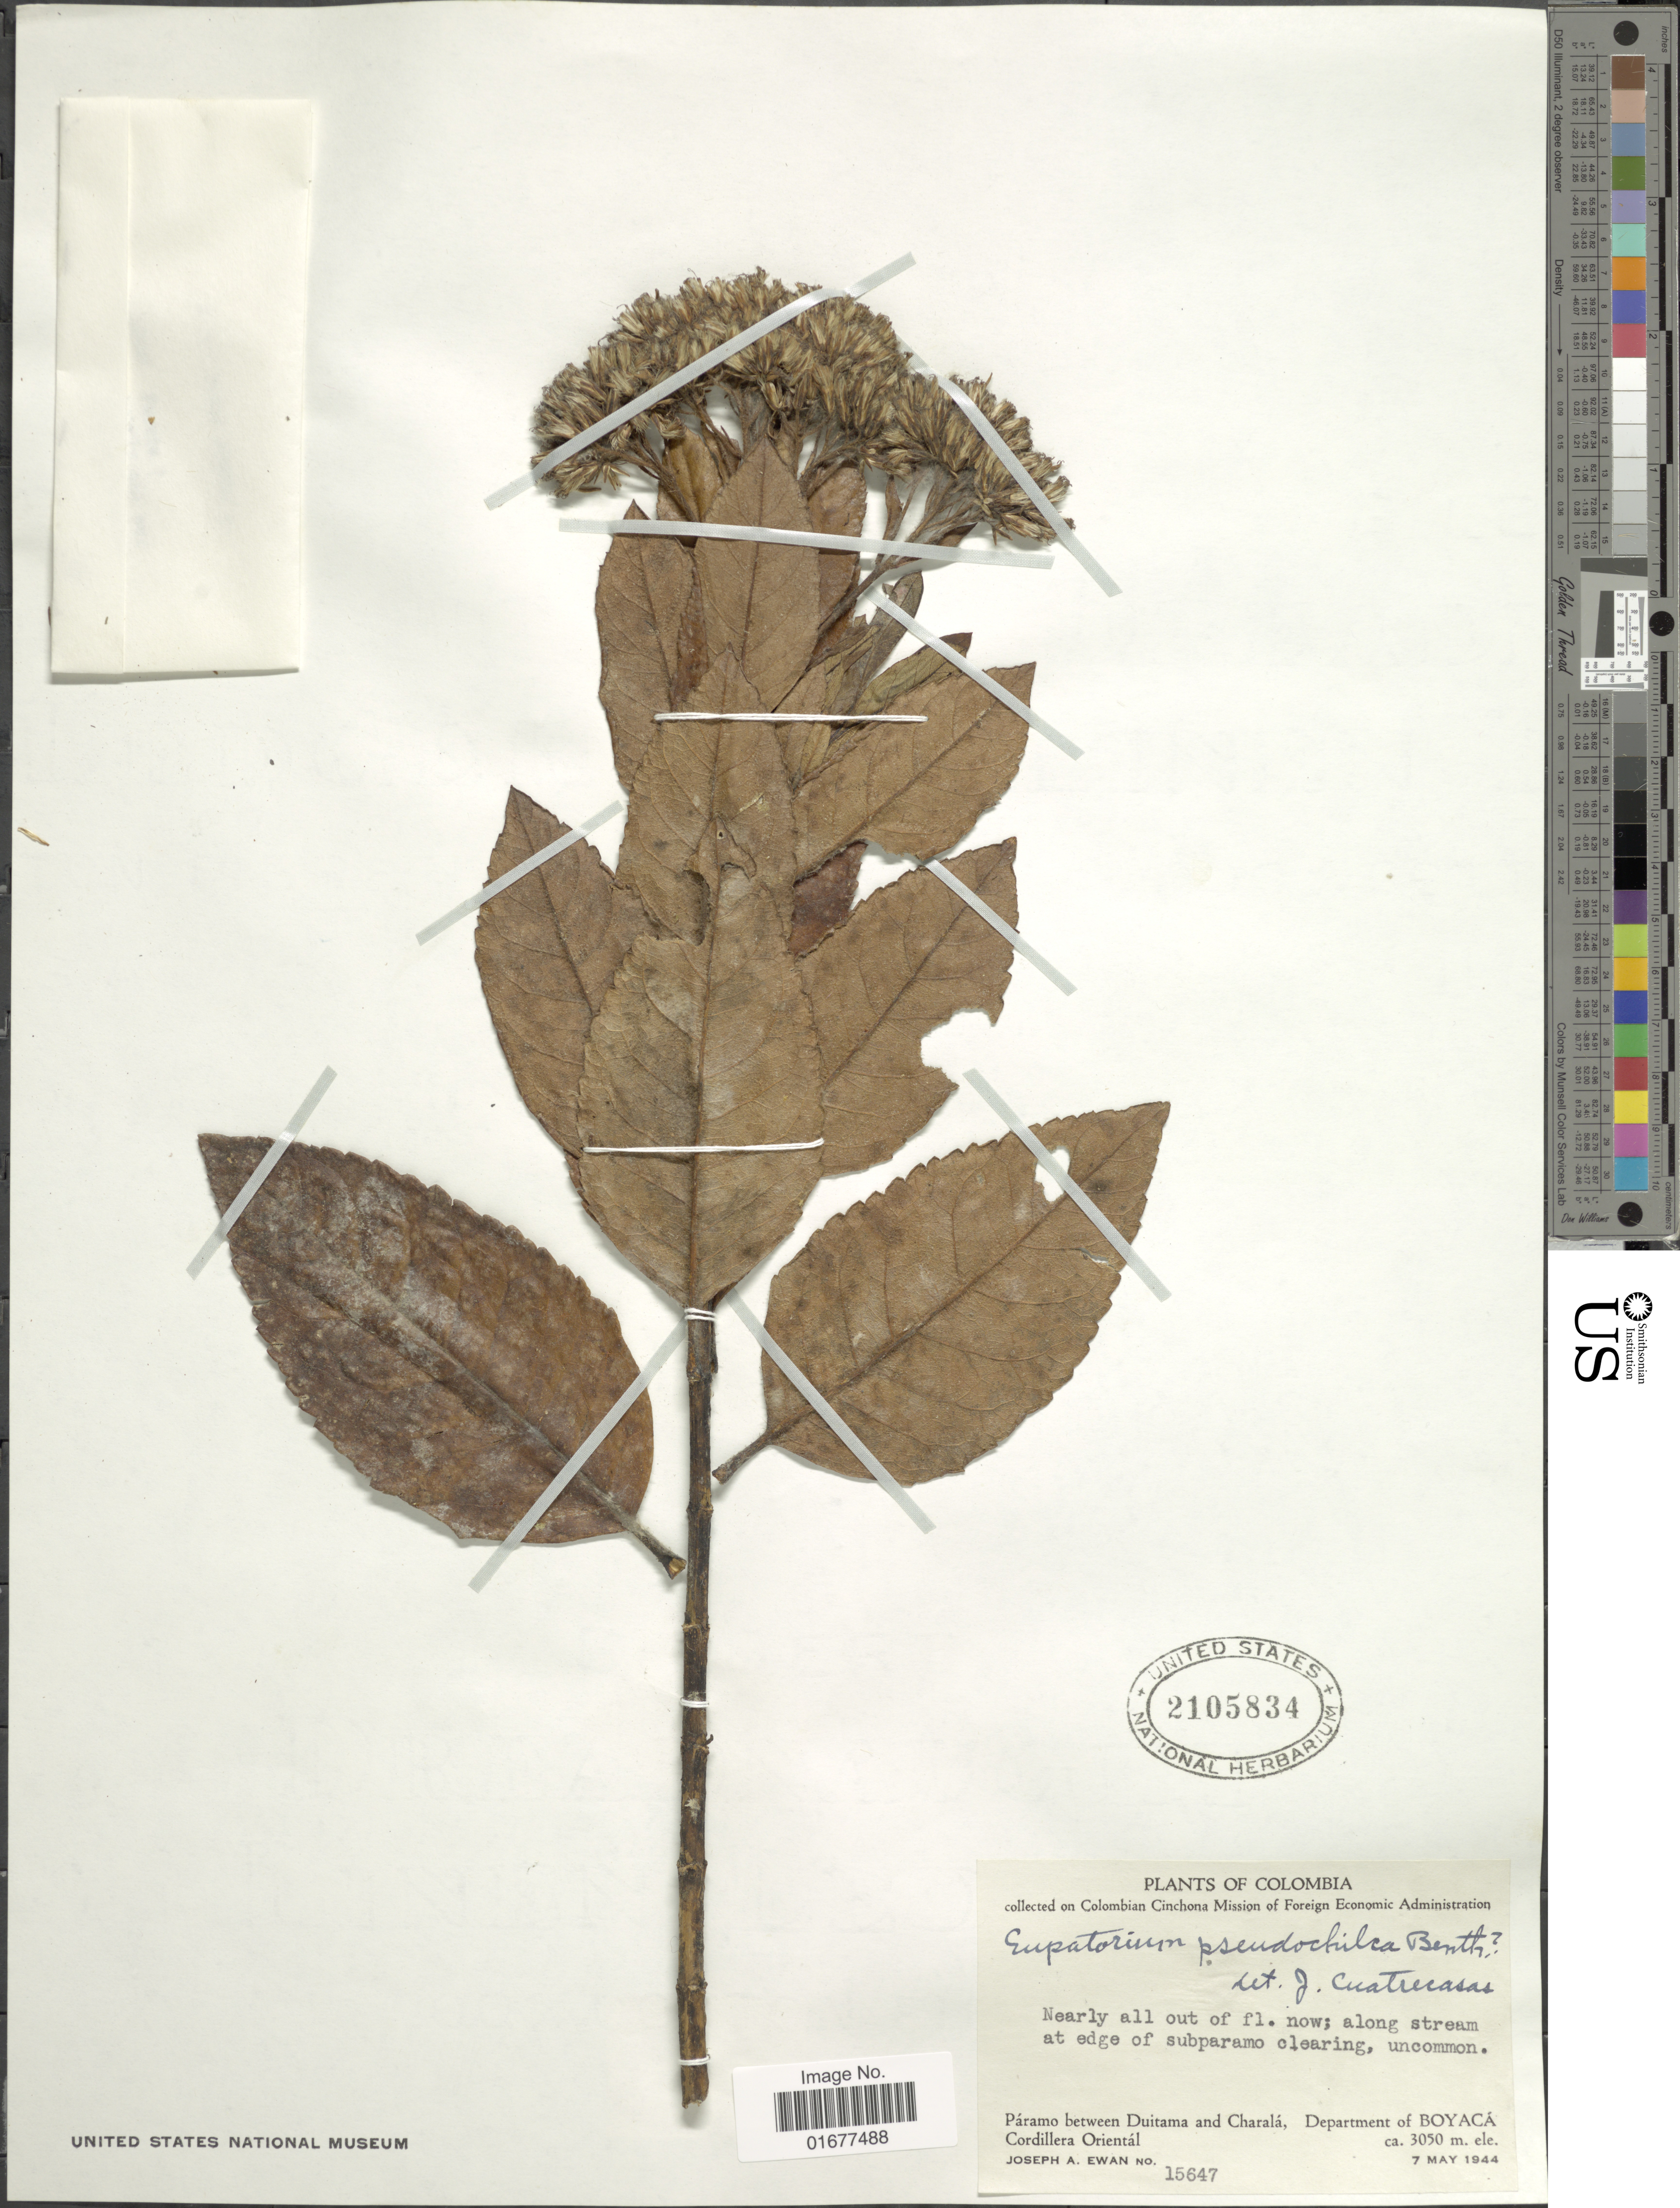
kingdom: Plantae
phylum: Tracheophyta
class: Magnoliopsida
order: Asterales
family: Asteraceae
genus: Ageratina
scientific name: Ageratina mutiscuensis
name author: (B.L. Rob.) R.M. King & H. Rob.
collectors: J. A. Ewan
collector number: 15647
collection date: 1944-05-07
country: Colombia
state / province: Boyacá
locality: Paramo between Duitama and Charala, Cordillera Oriental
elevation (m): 3050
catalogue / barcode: US 2105834